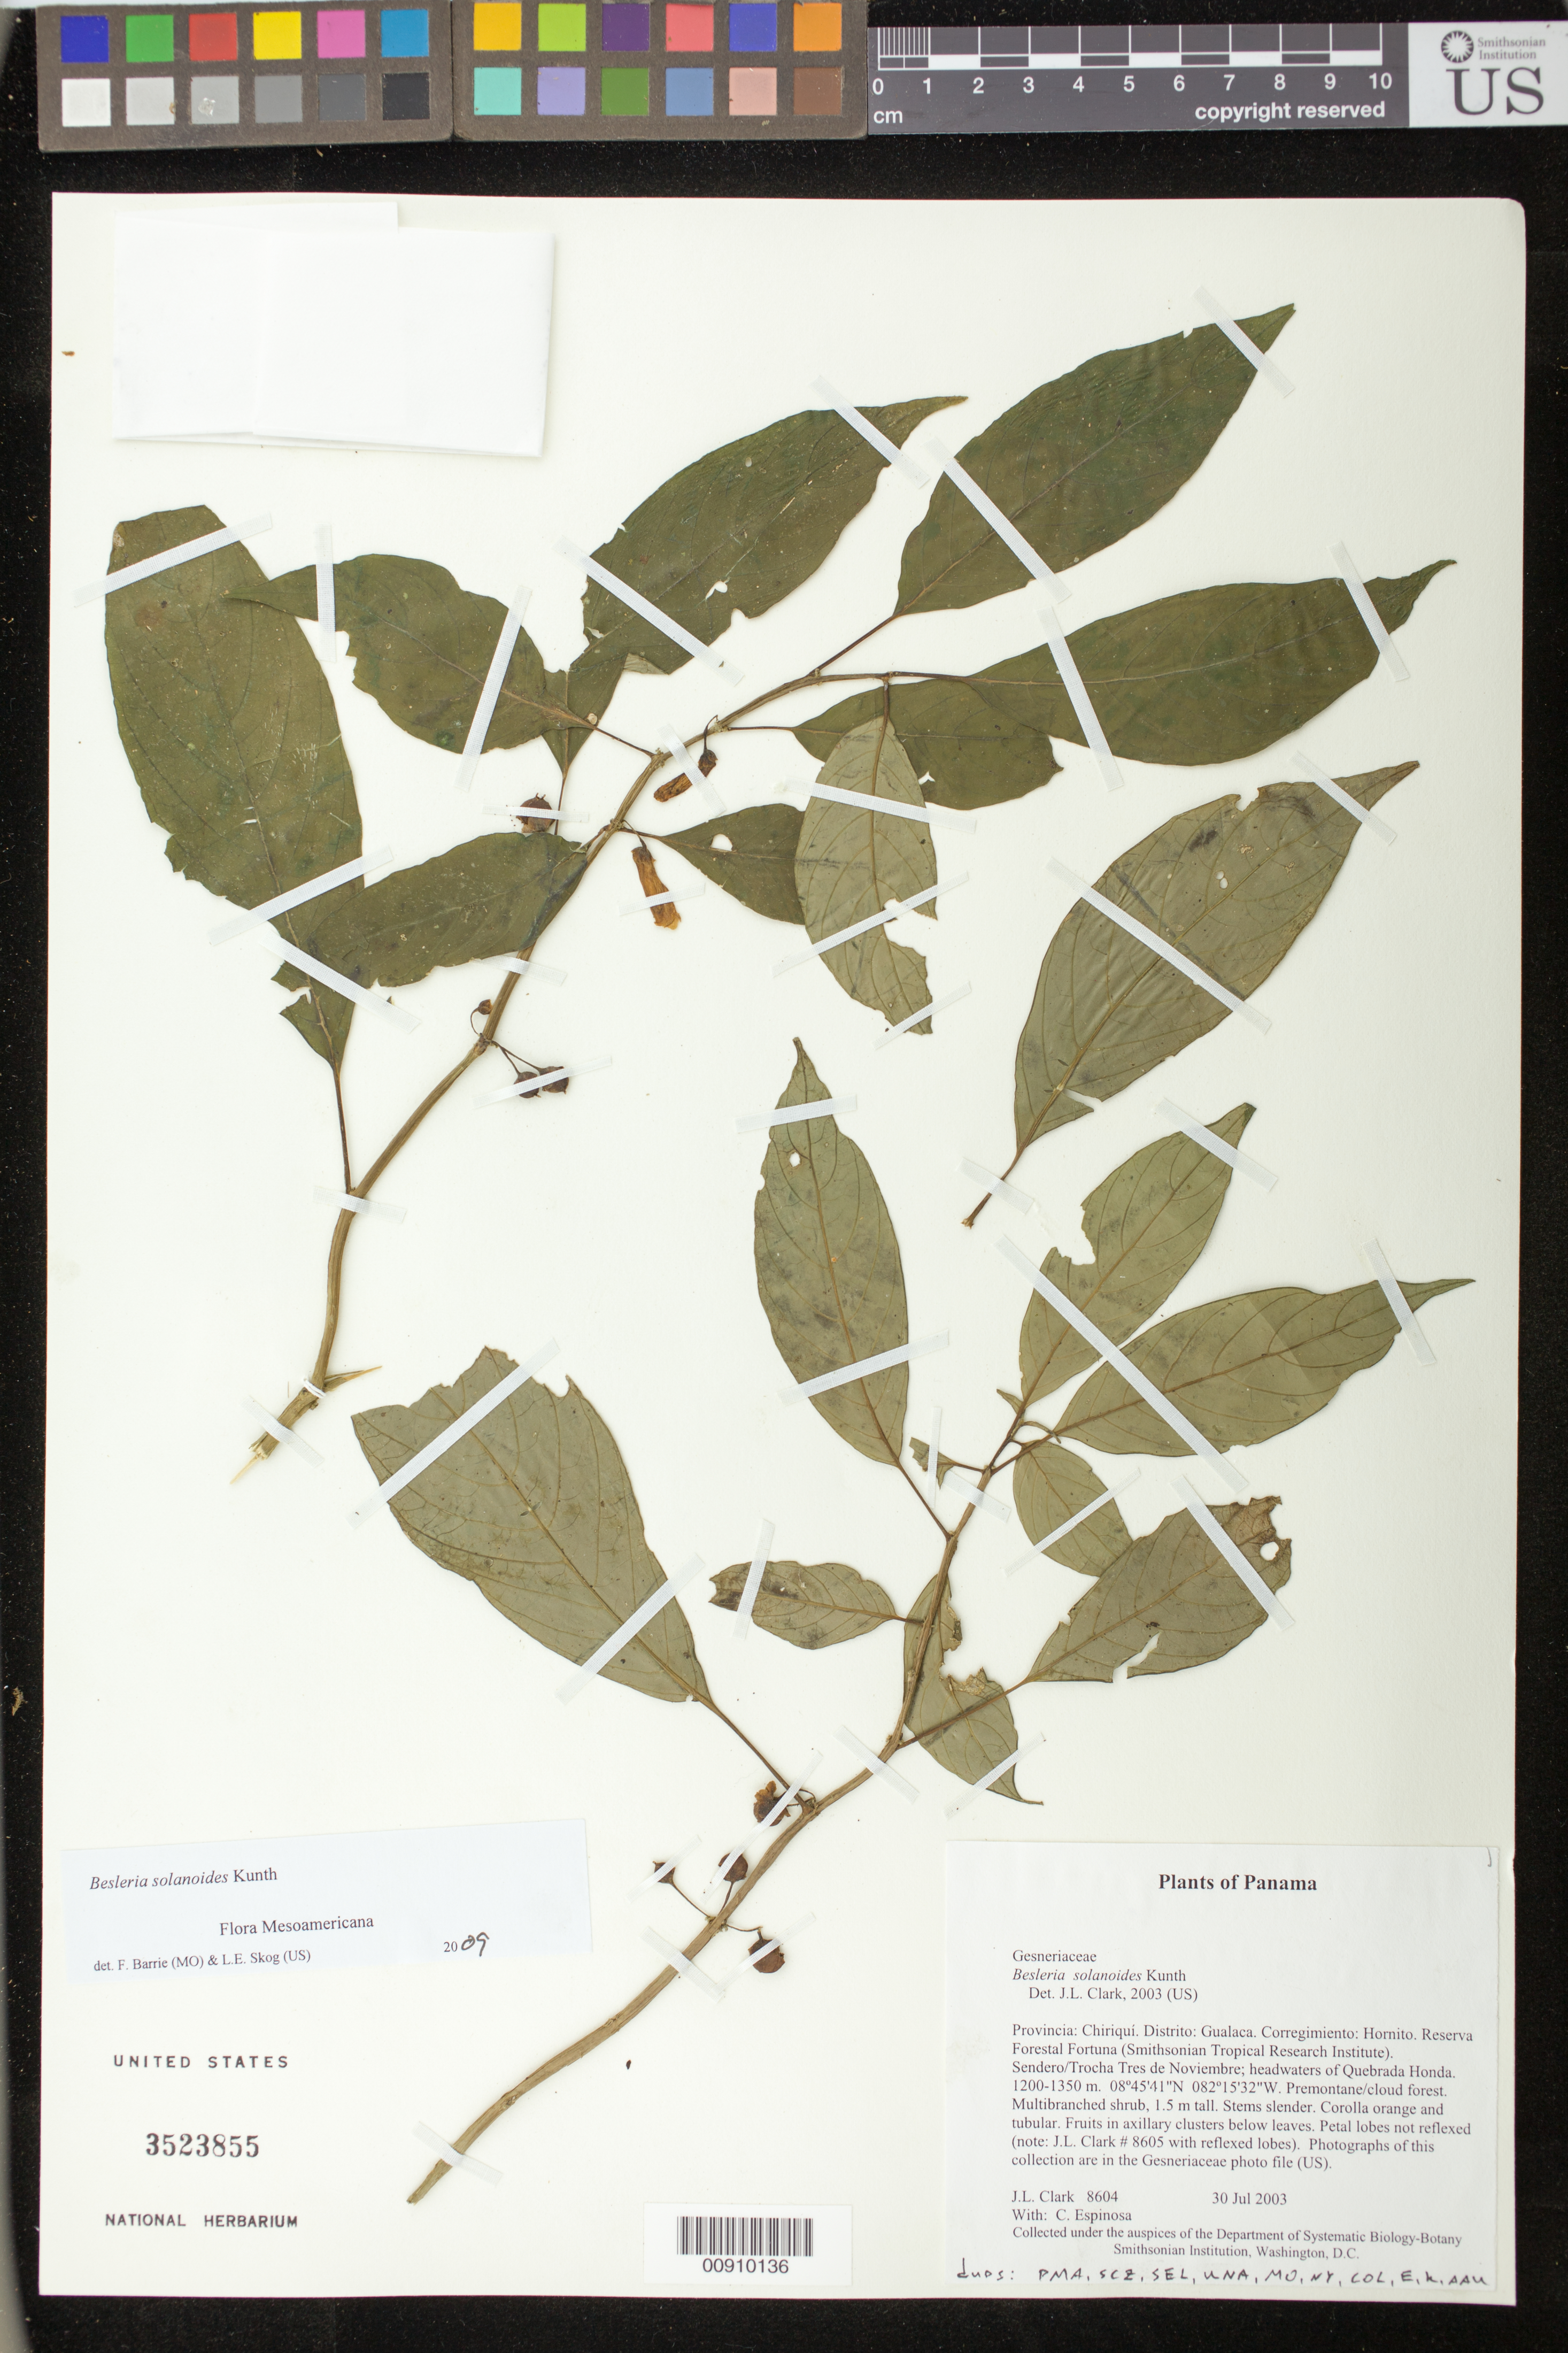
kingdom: Plantae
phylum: Tracheophyta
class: Magnoliopsida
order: Lamiales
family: Gesneriaceae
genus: Besleria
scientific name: Besleria solanoides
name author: Kunth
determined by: Clark, J. L., (SEL), The Marie Selby Botanical Garden (UNITED STATES)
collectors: J. L. Clark & C. Espinosa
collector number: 8604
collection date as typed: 30 Jul 2003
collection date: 2003-07-30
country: Panama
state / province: Chiriquí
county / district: Gualaca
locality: Gualaca. Corregimiento: Hornito. Reserva Forestal Fortuna (Smithsonian Tropical Research Institute). Sendero/Trocha Tres de Noviembre; headwaters of Quebrada Honda.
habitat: Premontane/cloud forest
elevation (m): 1200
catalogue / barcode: US 3523855